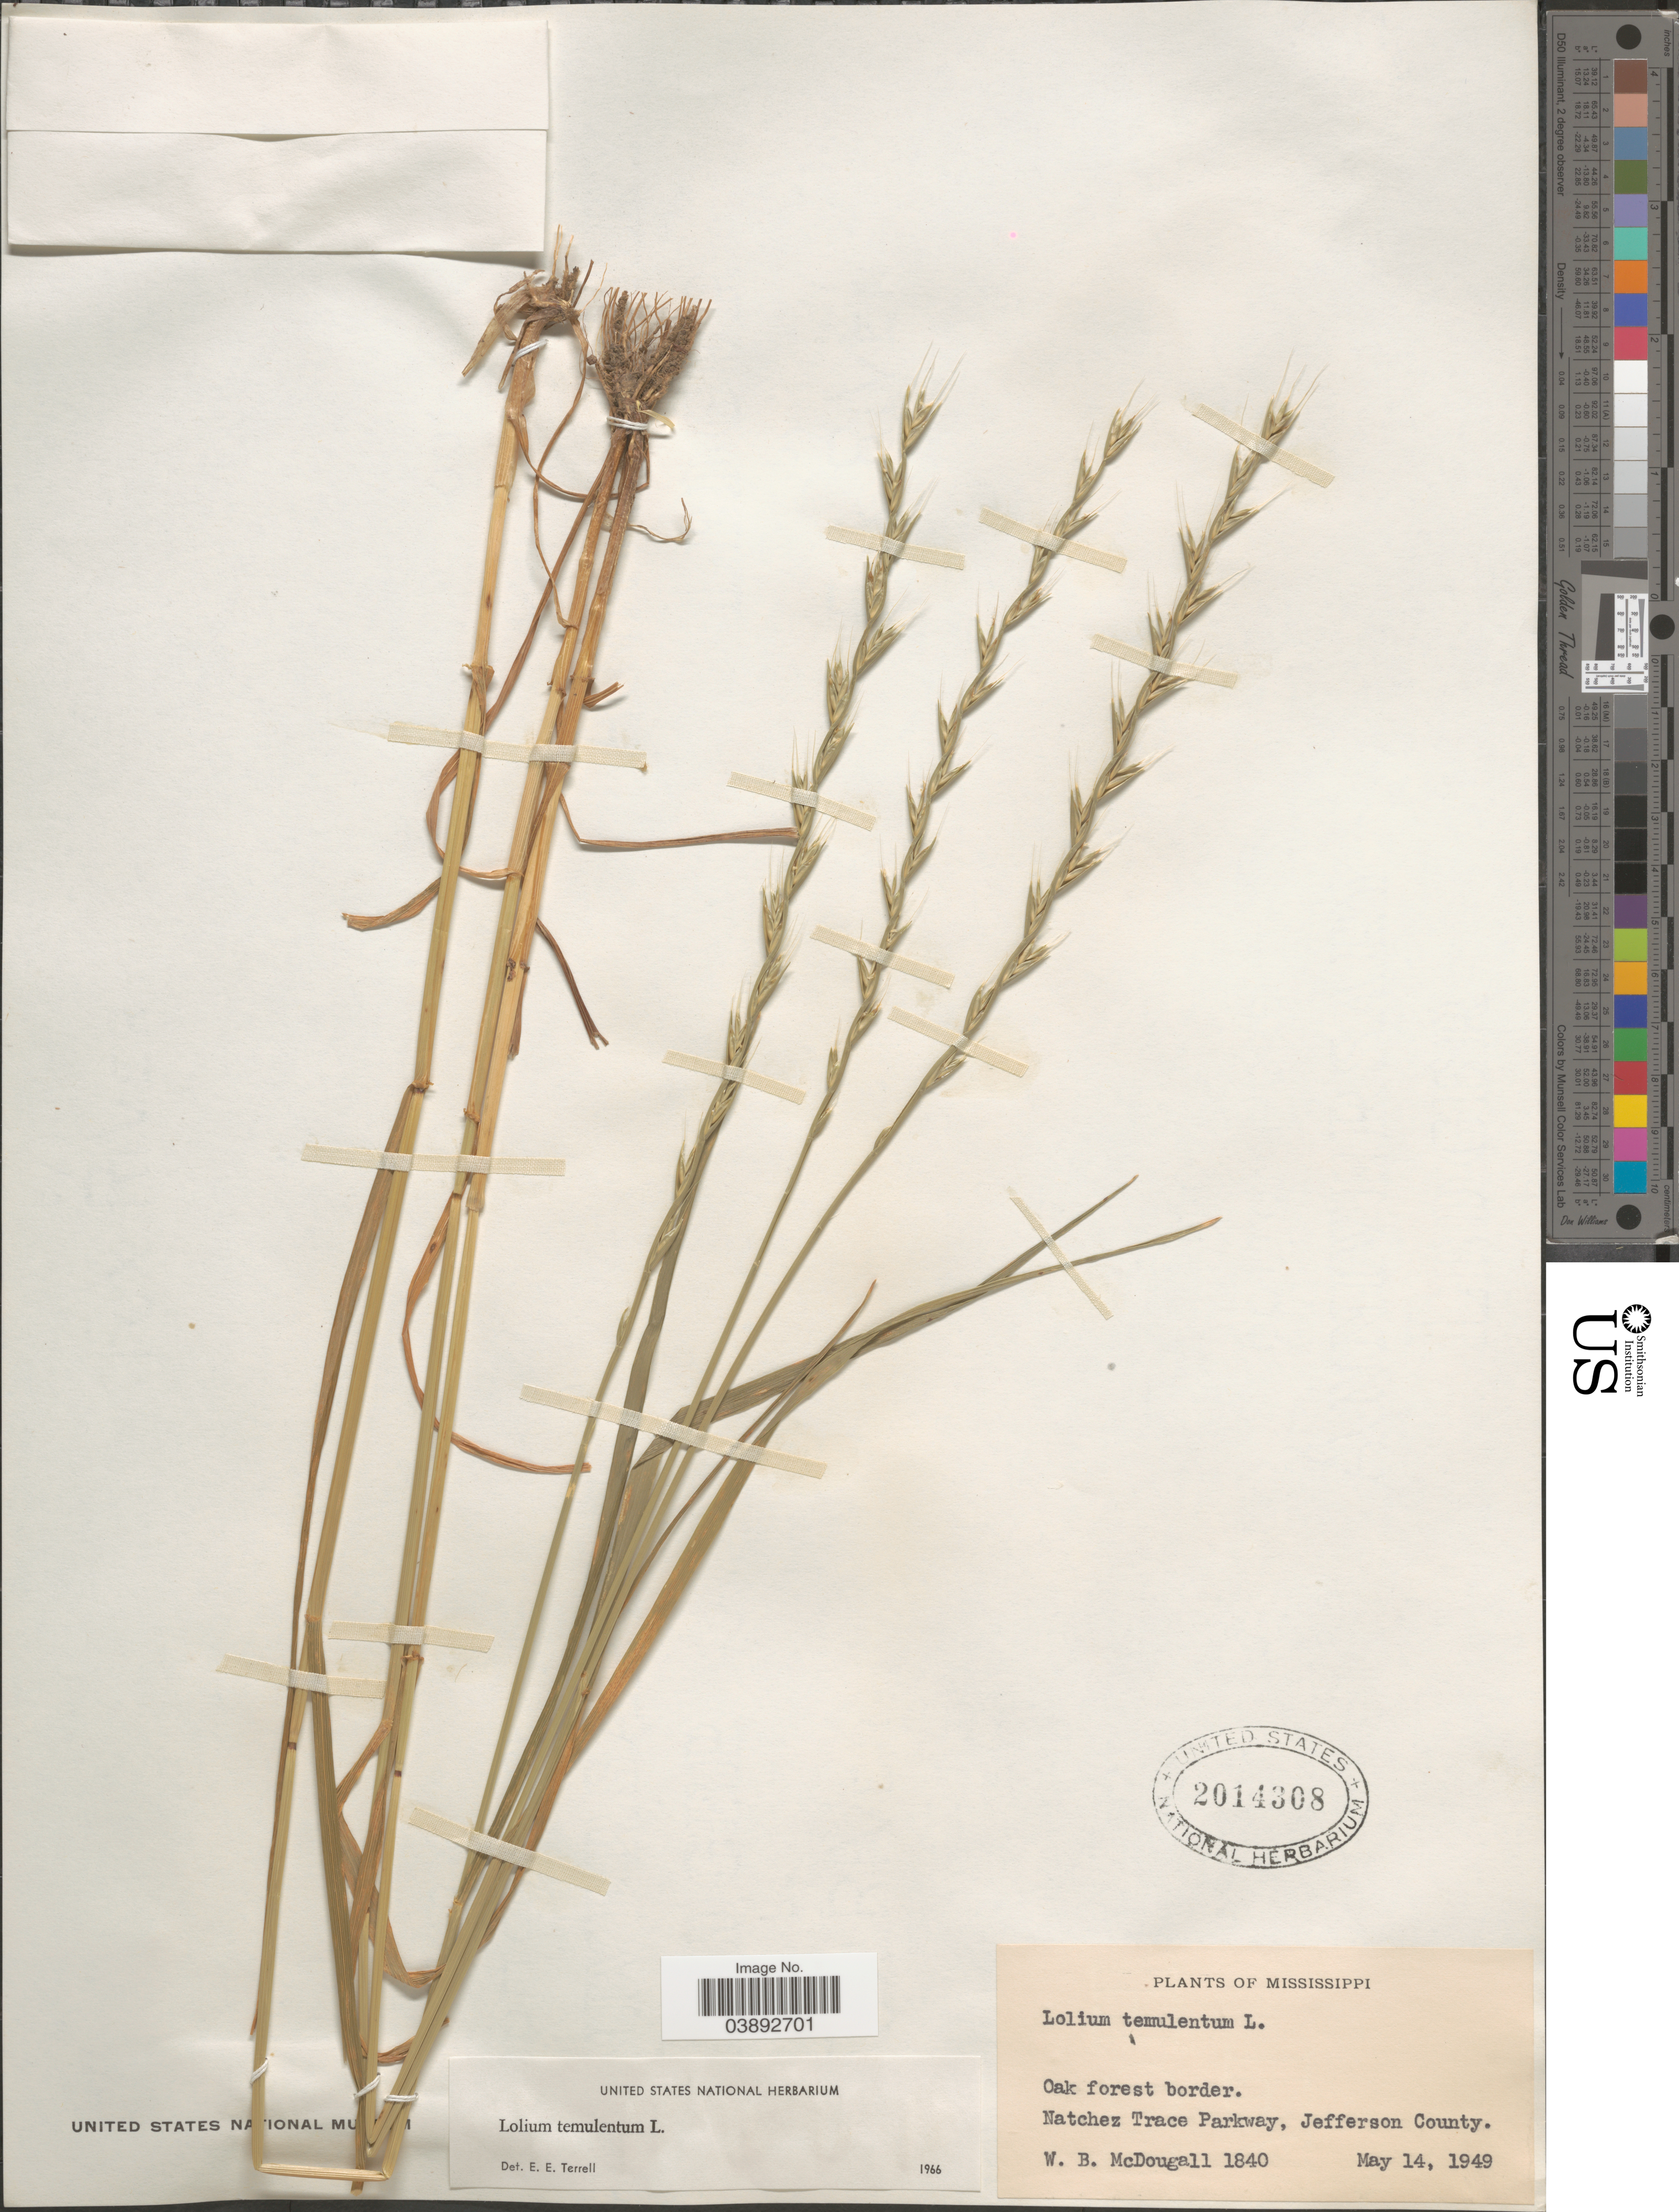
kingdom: Plantae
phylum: Tracheophyta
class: Liliopsida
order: Poales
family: Poaceae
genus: Lolium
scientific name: Lolium temulentum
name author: L.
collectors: W. B. McDougall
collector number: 1840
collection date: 1949-05-14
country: United States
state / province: Mississippi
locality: Natchez Trace Parkway, Jefferson County.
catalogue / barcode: US 2014308